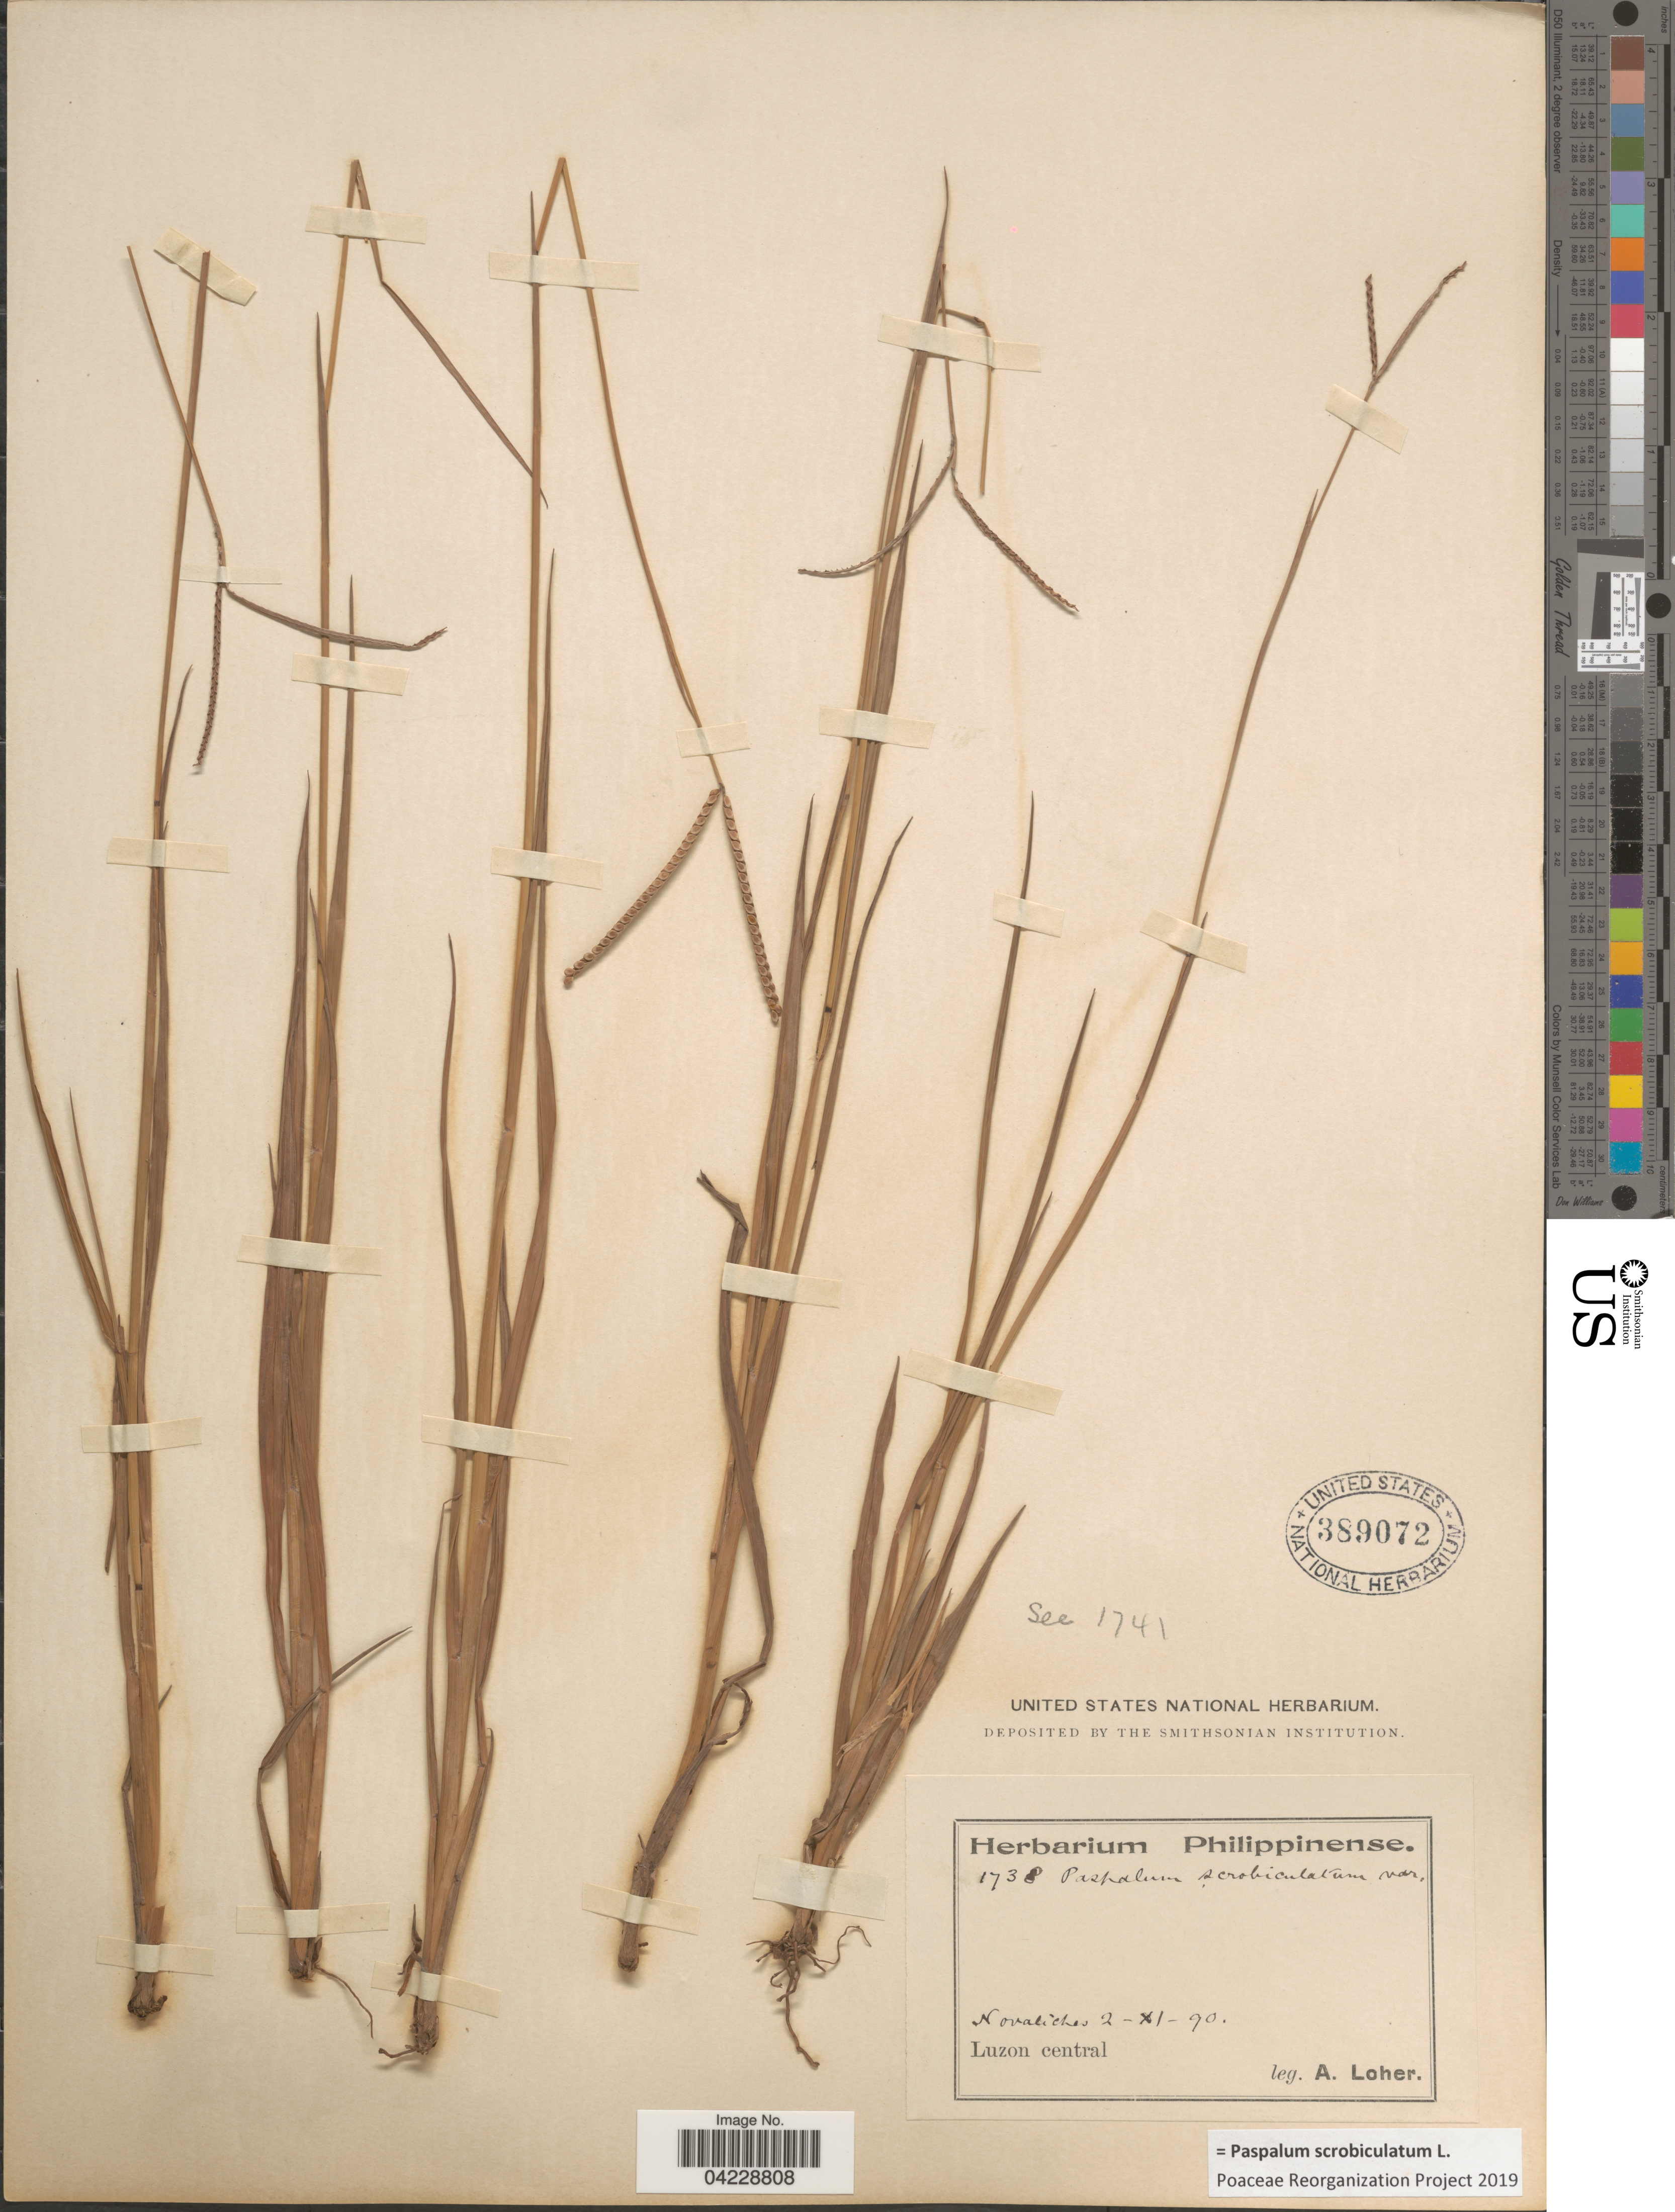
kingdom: Plantae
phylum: Tracheophyta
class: Liliopsida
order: Poales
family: Poaceae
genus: Paspalum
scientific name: Paspalum scrobiculatum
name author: L.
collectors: A. Loher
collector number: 1738*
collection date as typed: Transcribed d/m/y: 2/11/90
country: Philippines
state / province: Central Luzon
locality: Novaliches. Luzon central.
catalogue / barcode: US 389072